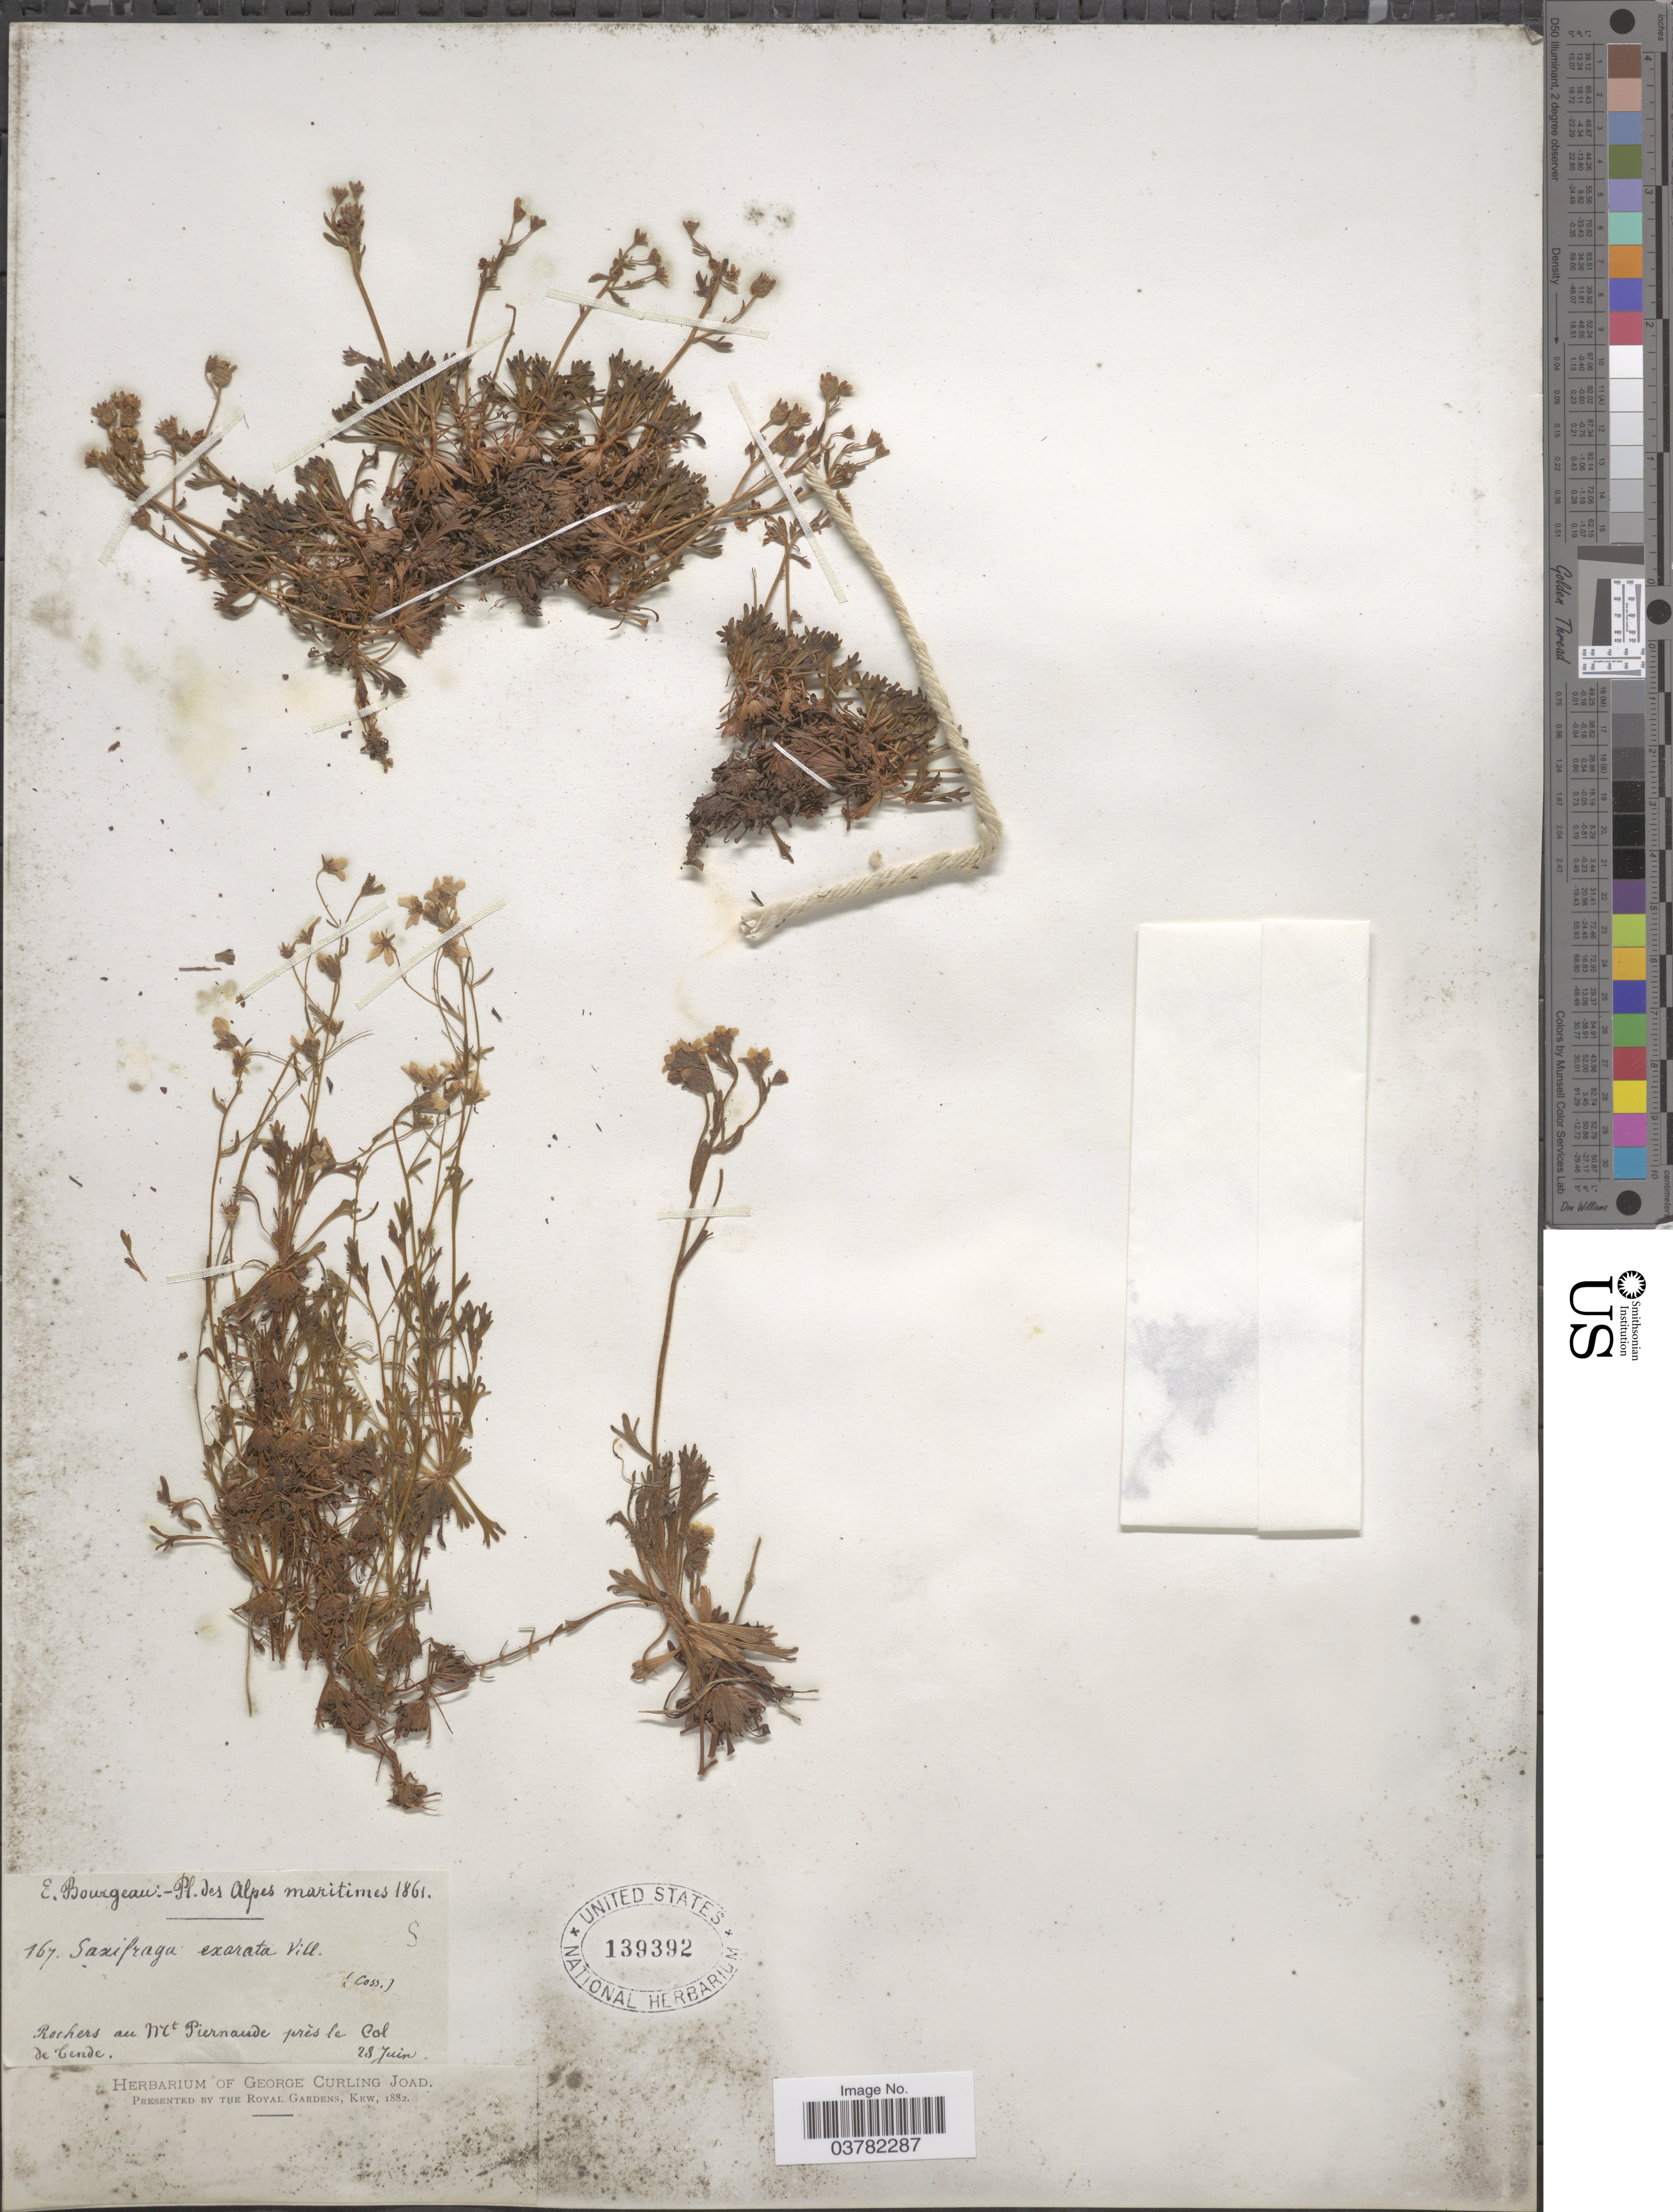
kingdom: Plantae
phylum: Tracheophyta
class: Magnoliopsida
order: Saxifragales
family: Saxifragaceae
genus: Saxifraga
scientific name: Saxifraga exarata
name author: Vill.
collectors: E. Bourgeau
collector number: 167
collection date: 1861-06-28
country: France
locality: Alpes Maritimes 1861. Rochers au Mt. Piernaude près le Col de Tende.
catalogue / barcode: US 139392